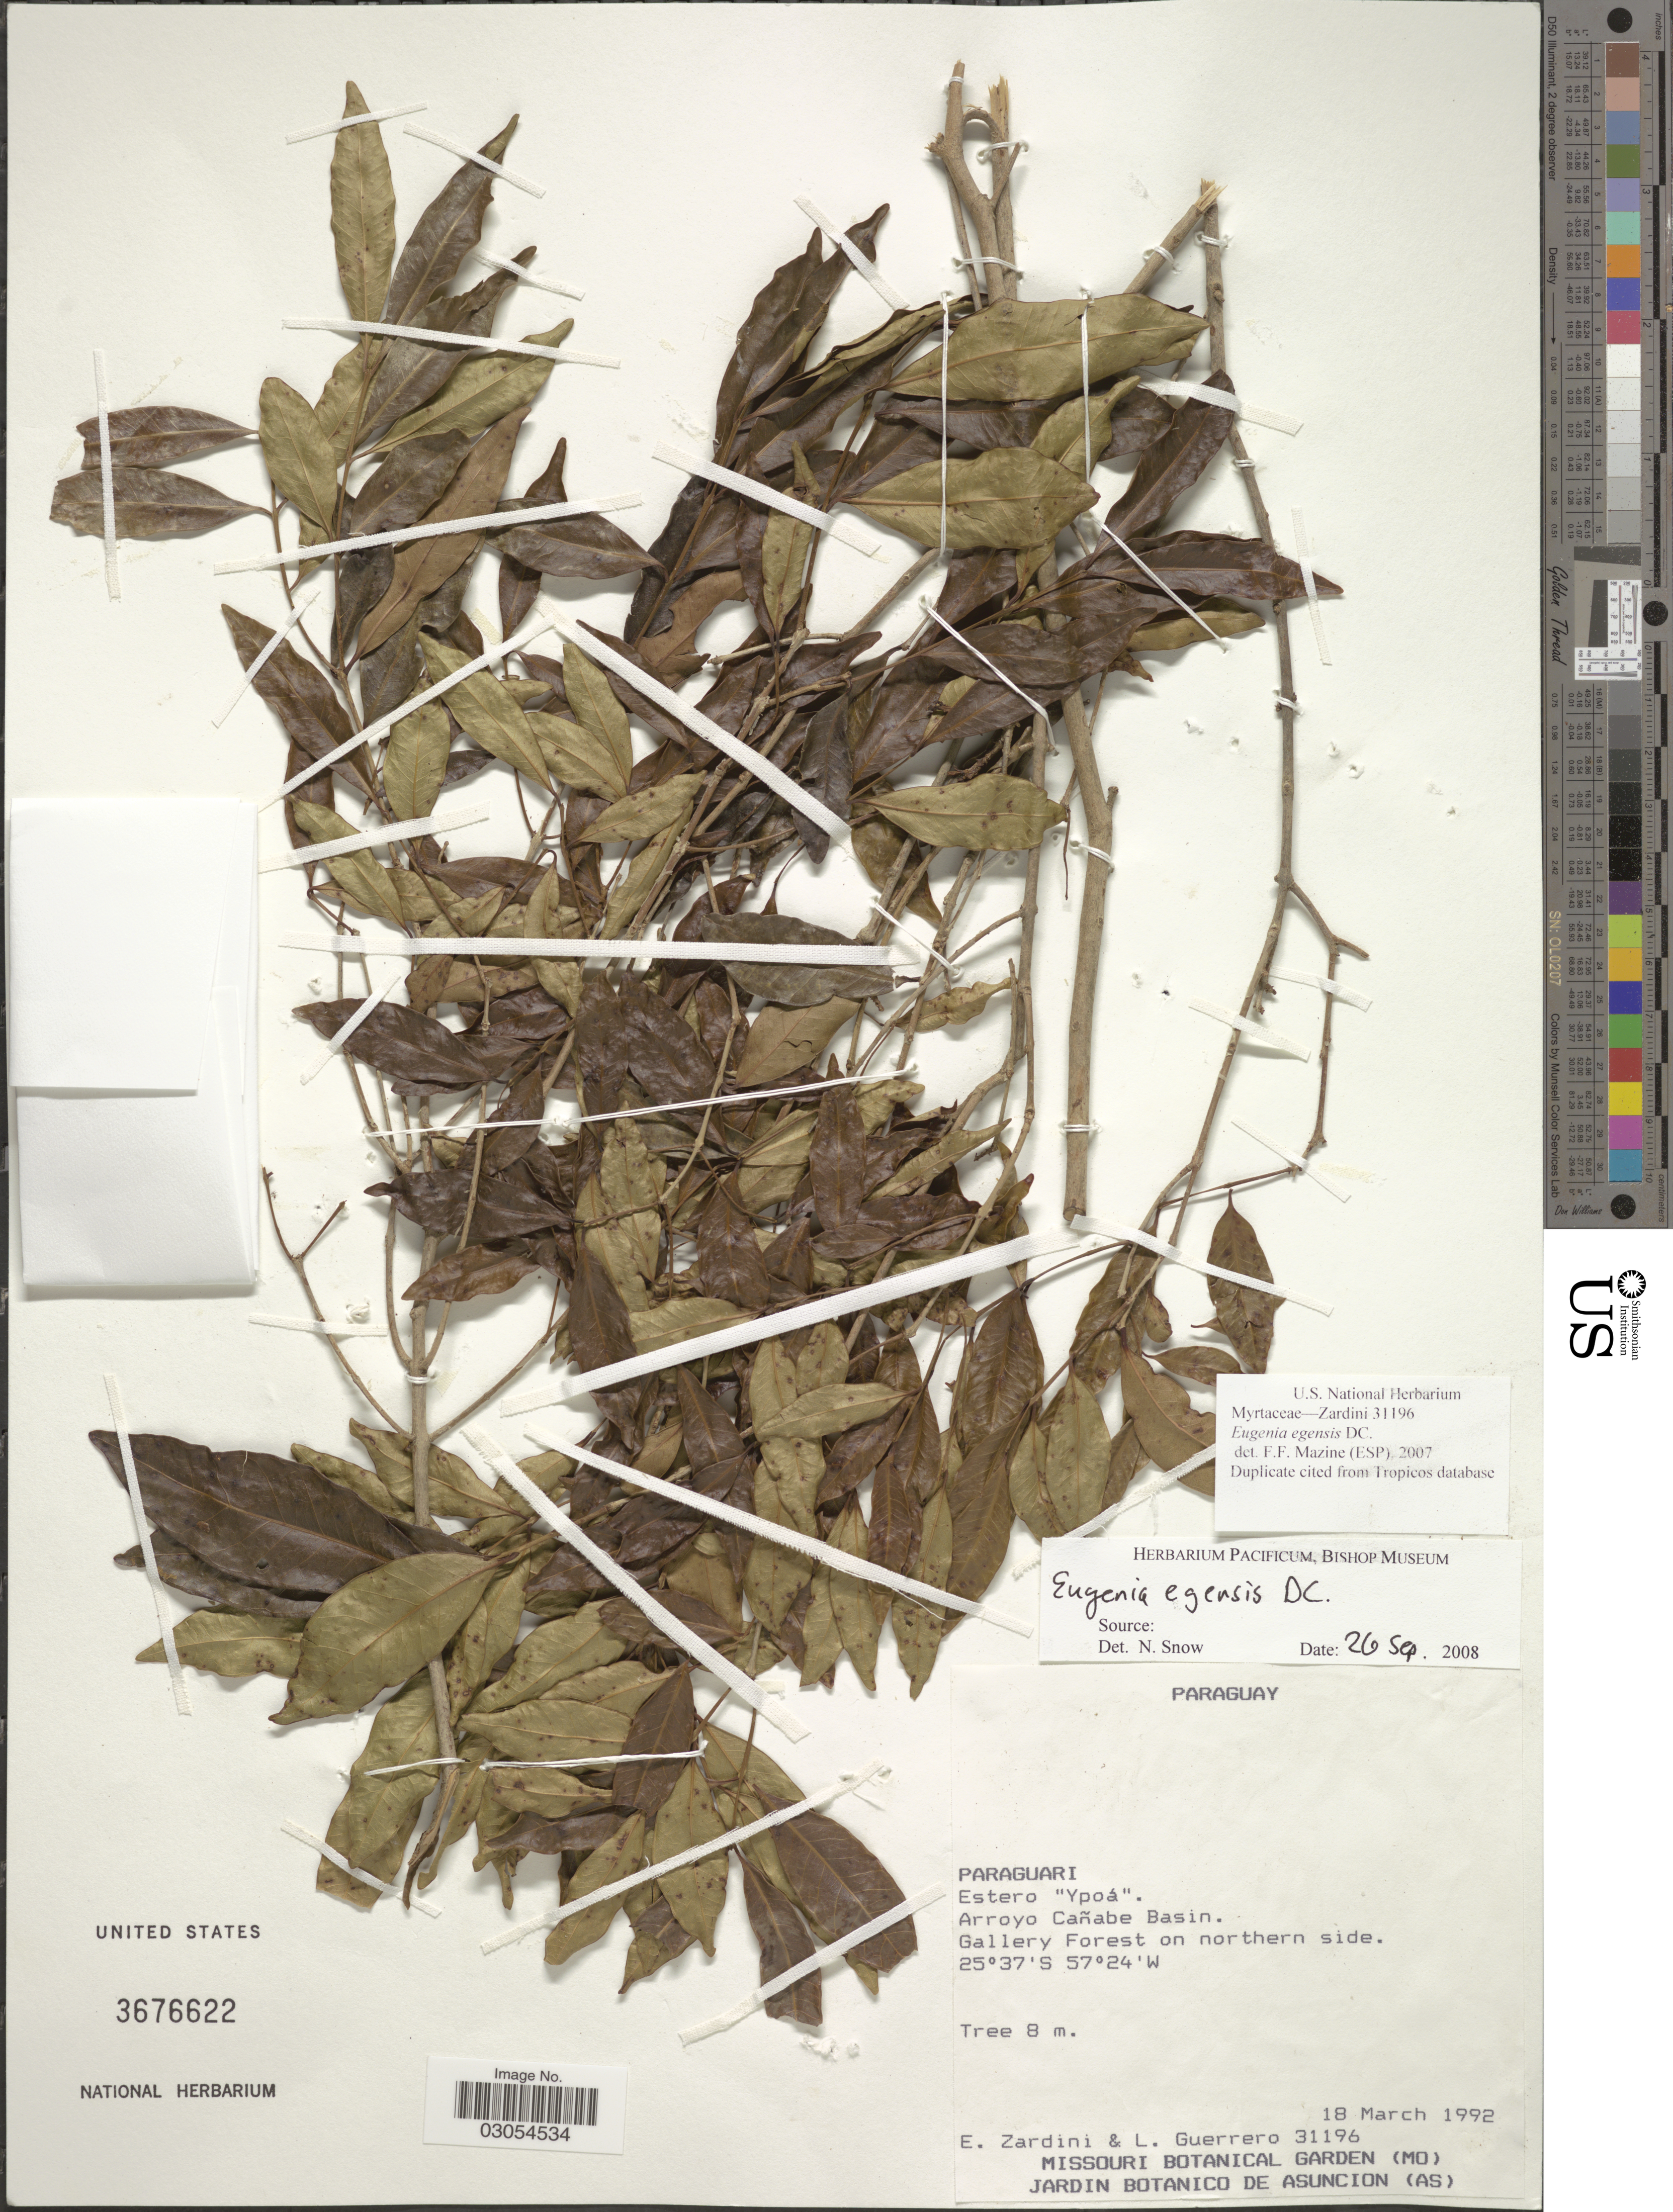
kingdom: Plantae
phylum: Tracheophyta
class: Magnoliopsida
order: Myrtales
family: Myrtaceae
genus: Eugenia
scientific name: Eugenia egensis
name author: DC.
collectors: E. M. Zardini & L. Guerrero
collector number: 31196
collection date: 1992-03-18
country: Paraguay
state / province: Central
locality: Estero "Ypoá". Arroyo Cañabe Basin. Gallery forest on northern side.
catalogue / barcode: US 3676622